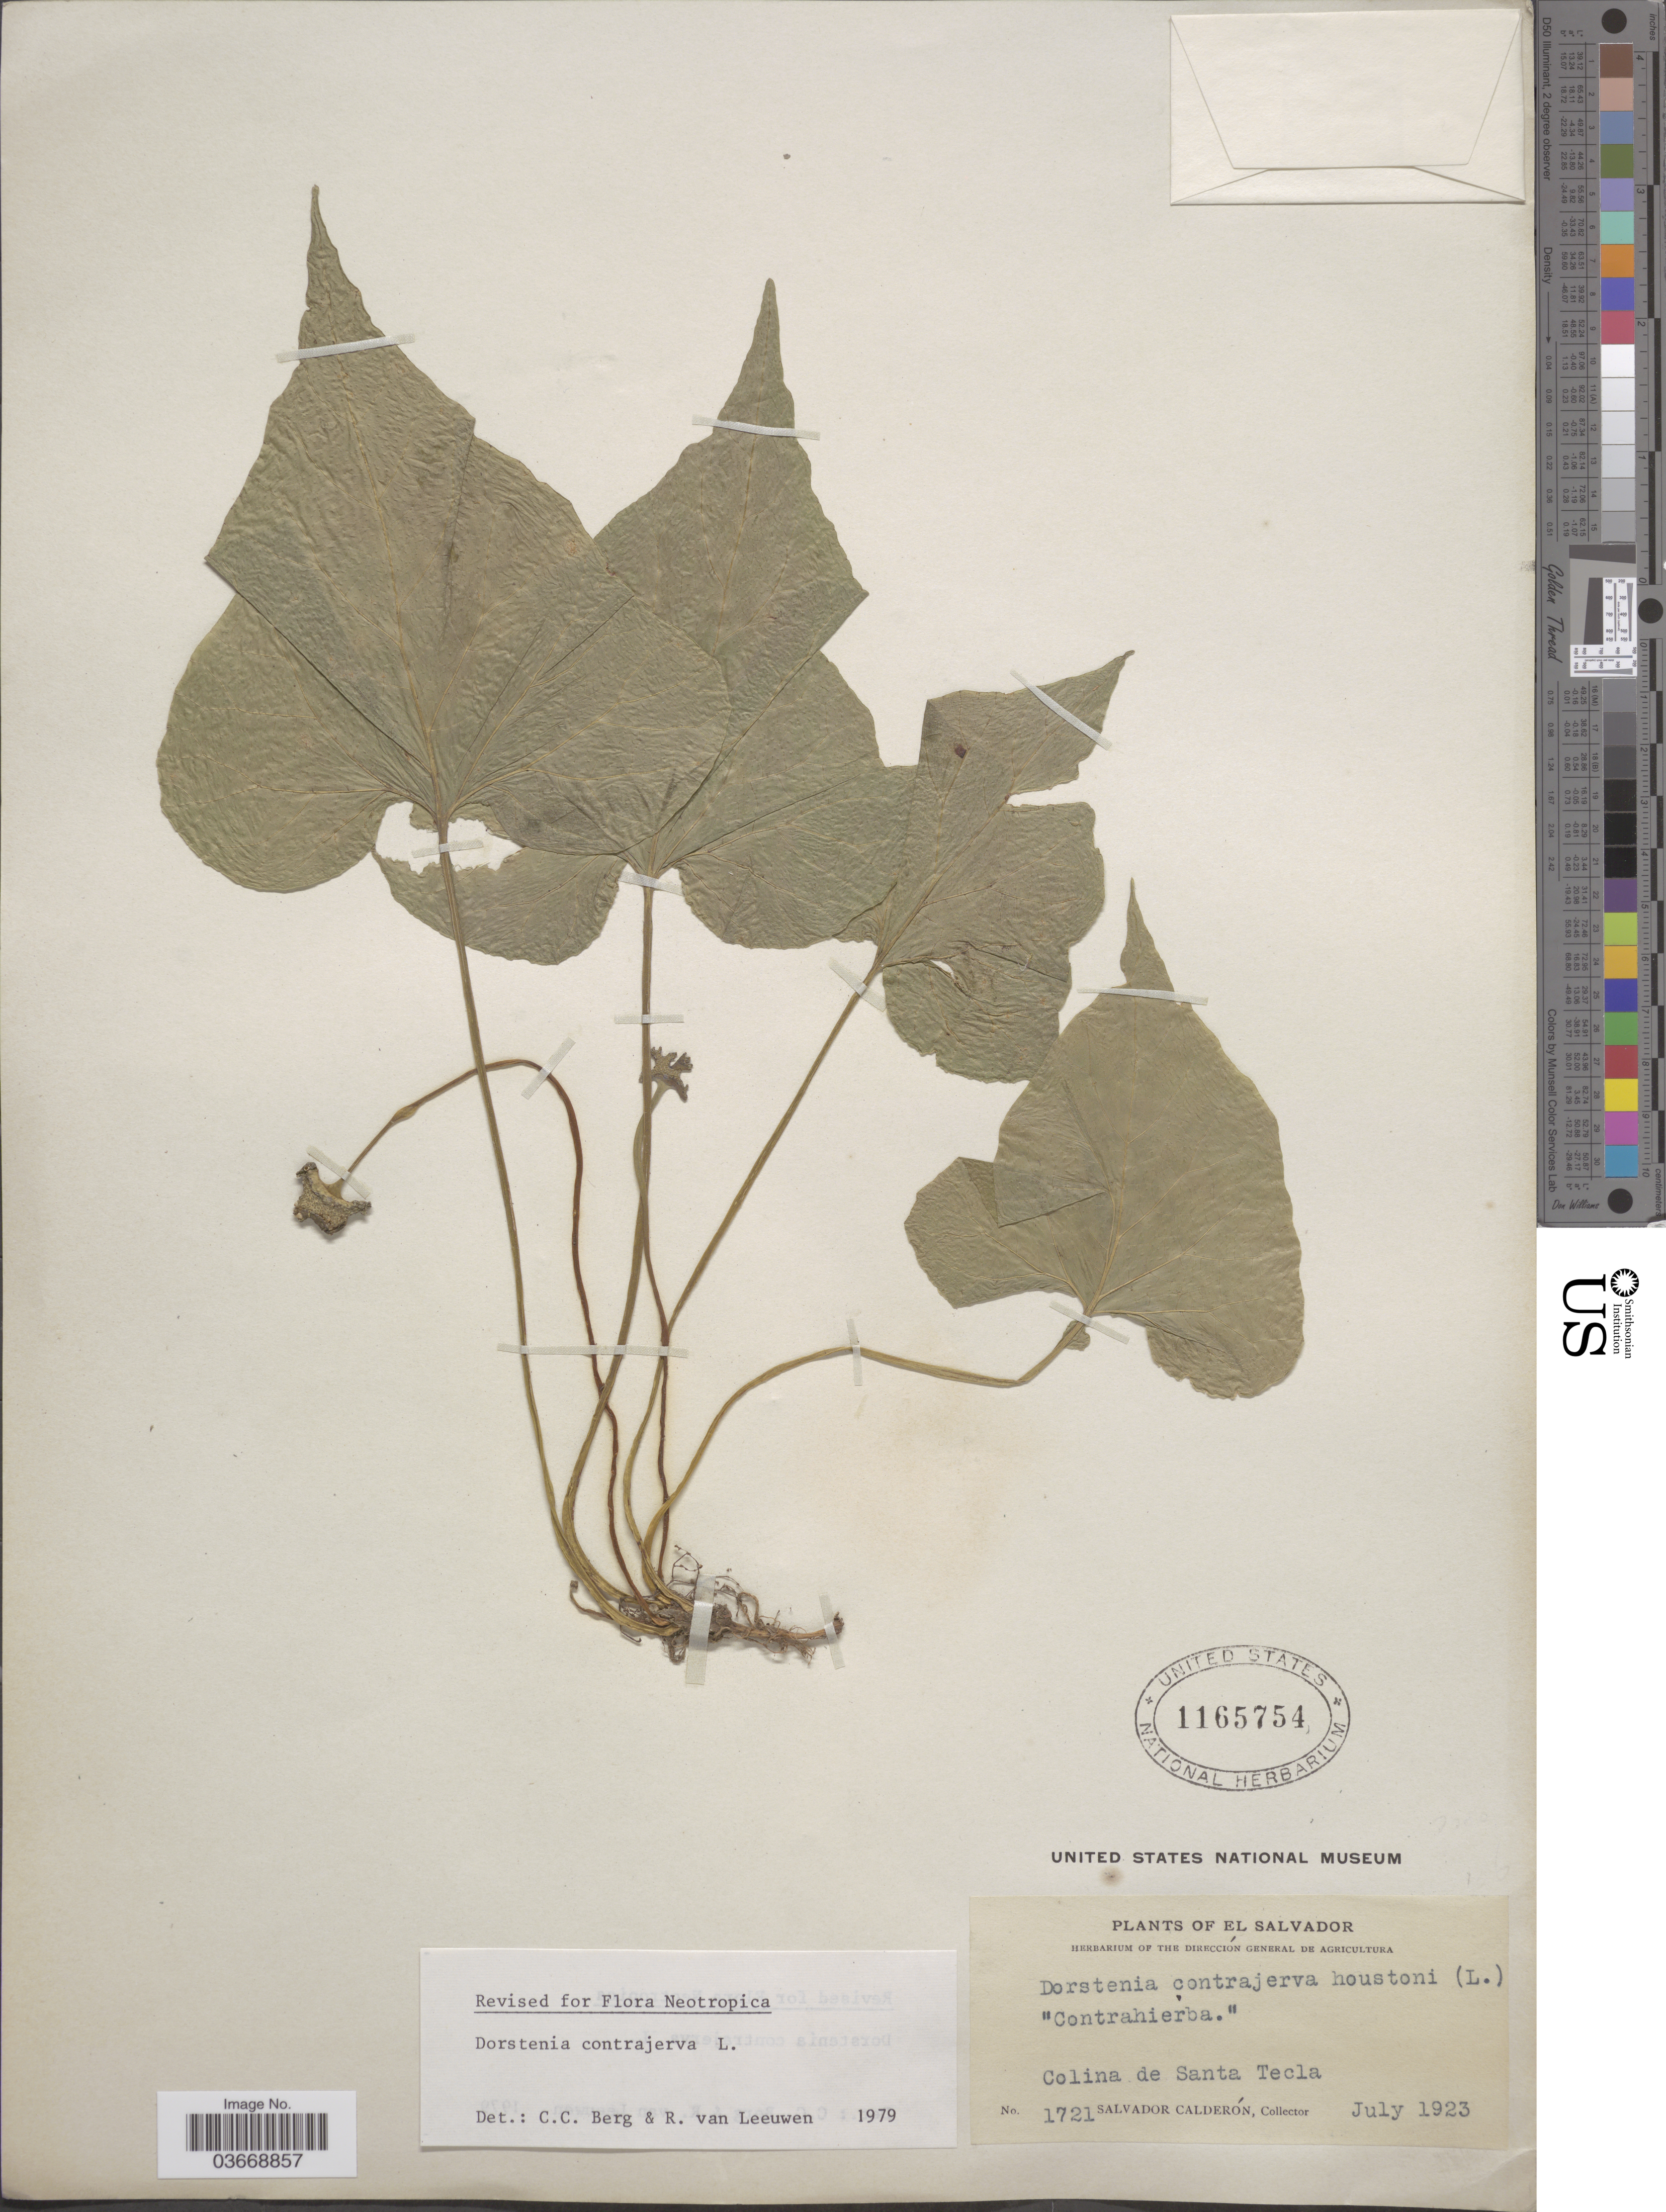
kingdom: Plantae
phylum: Tracheophyta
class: Magnoliopsida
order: Rosales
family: Moraceae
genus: Dorstenia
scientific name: Dorstenia contrajerva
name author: L.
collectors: S. Calderón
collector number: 1721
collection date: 1923-07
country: El Salvador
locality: Colina de Santa Tecla.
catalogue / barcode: US 1165754